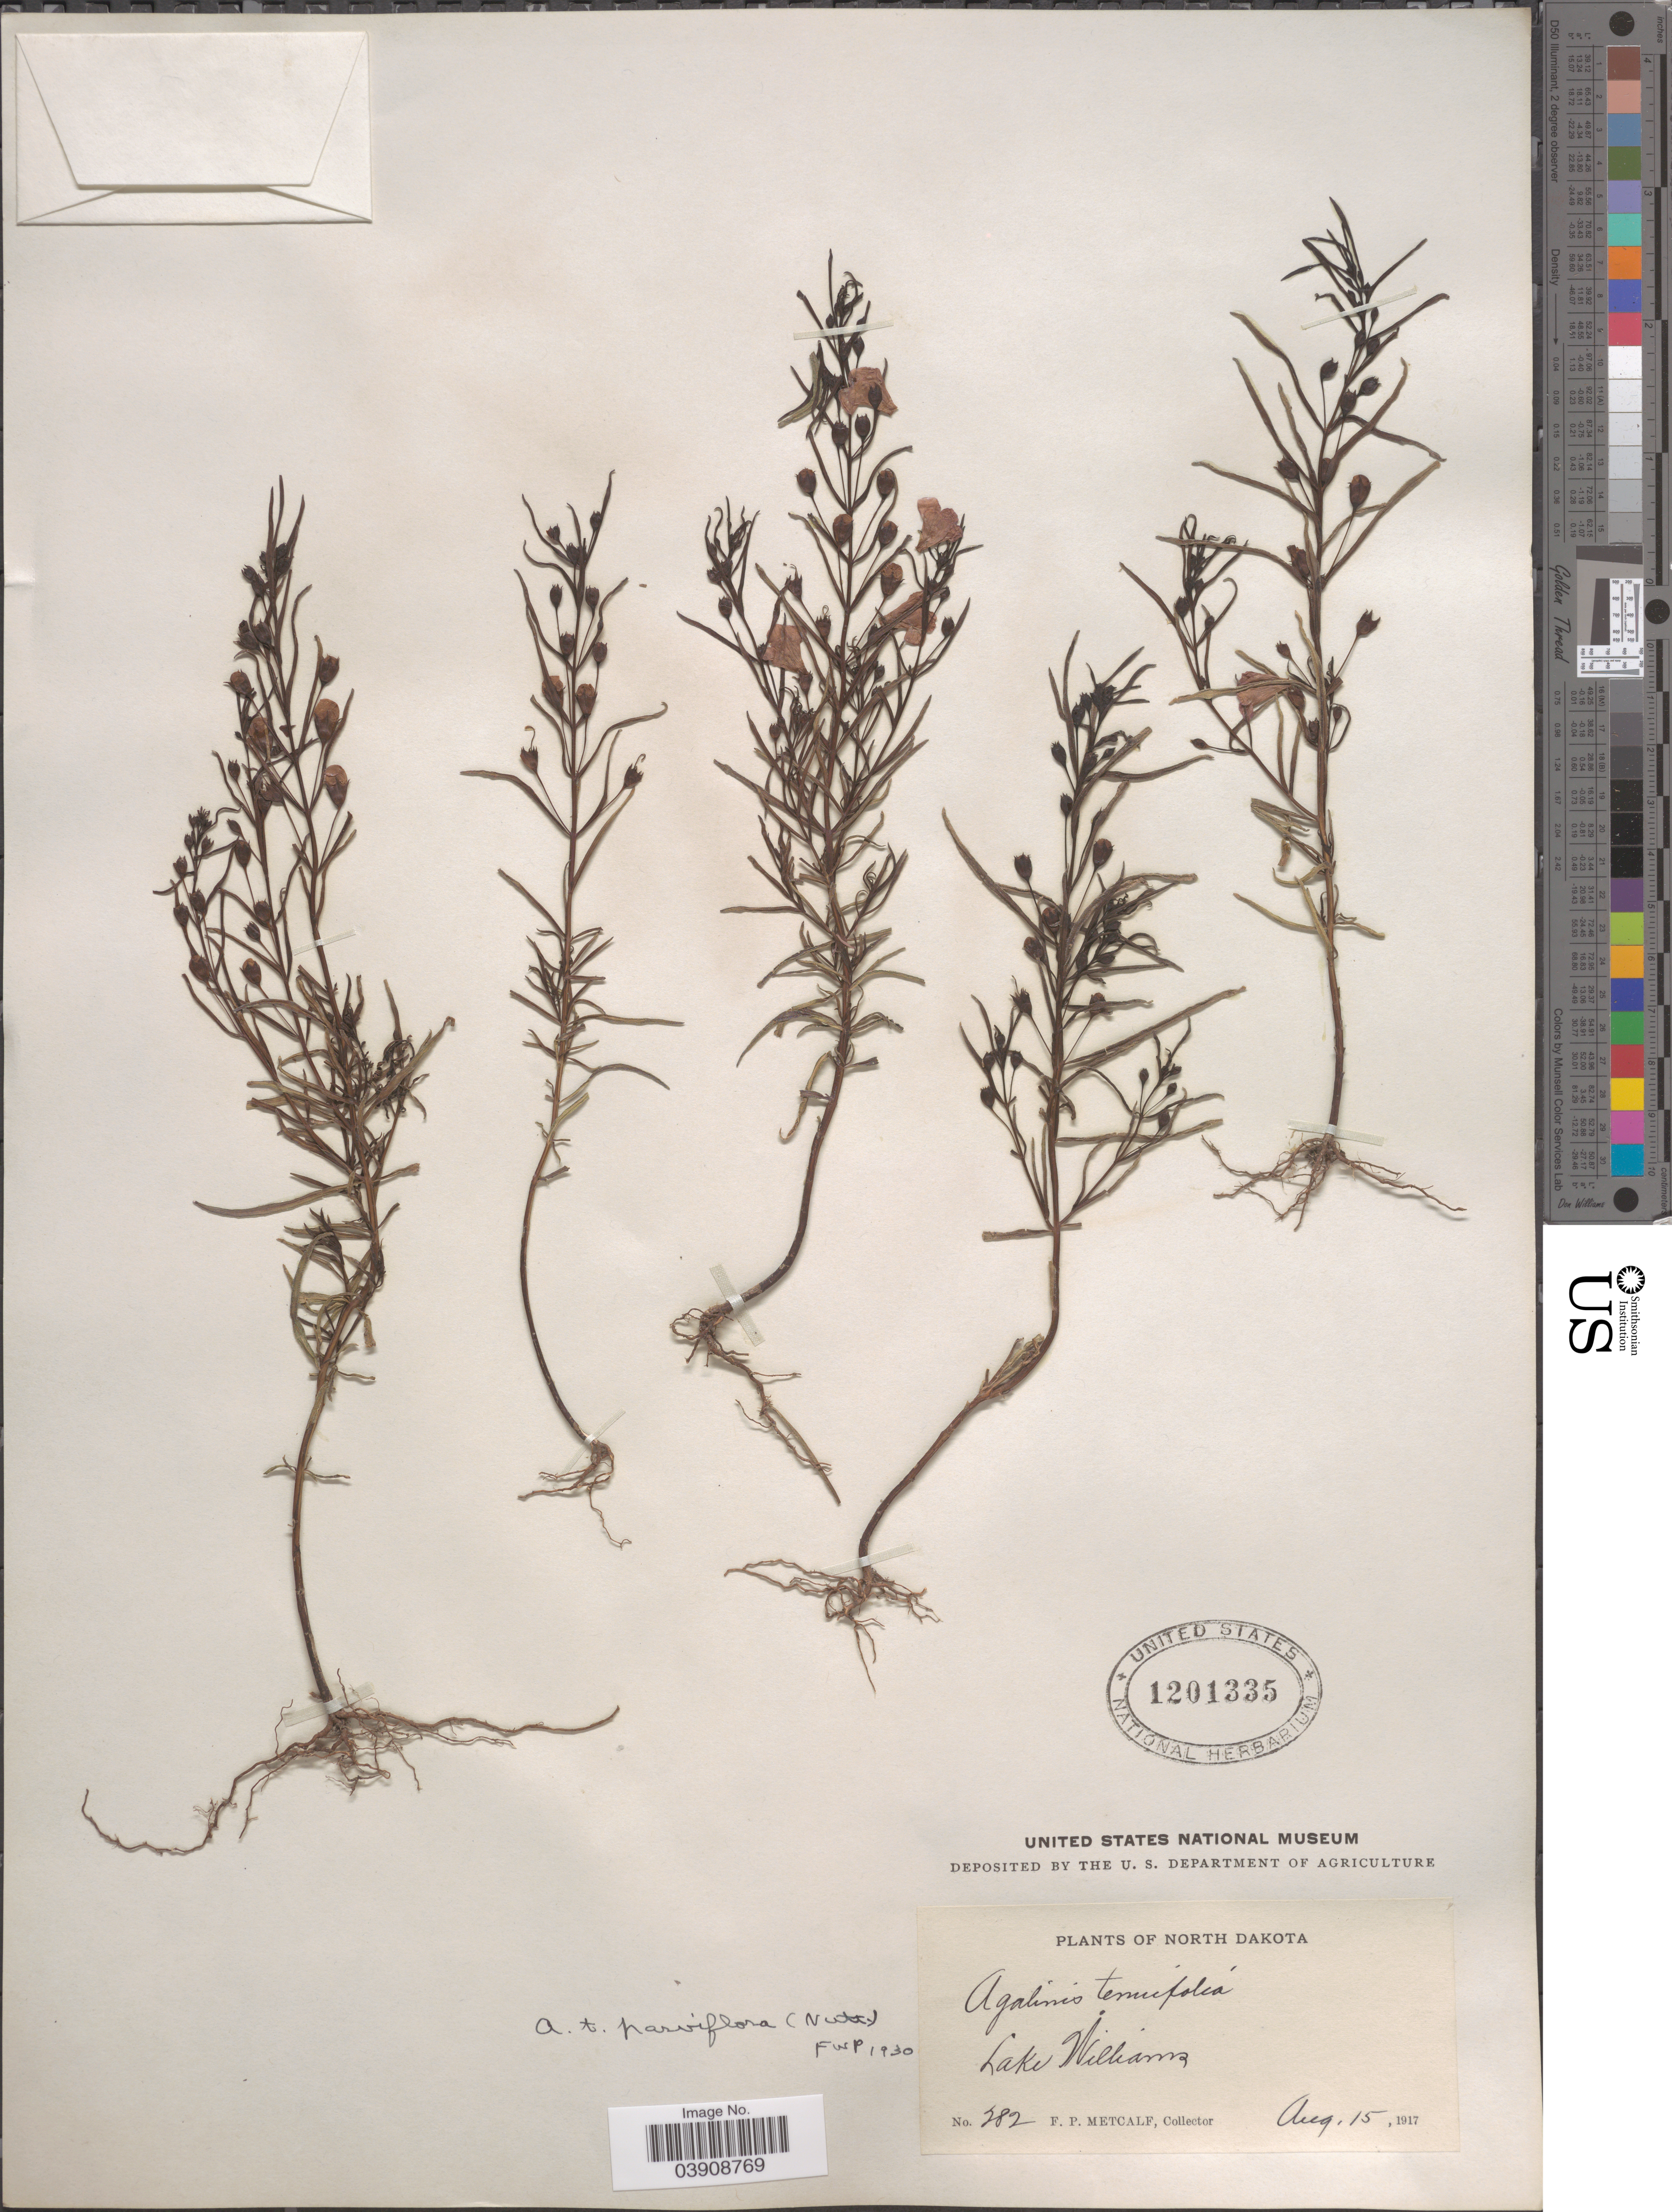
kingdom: Plantae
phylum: Tracheophyta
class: Magnoliopsida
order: Lamiales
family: Orobanchaceae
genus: Agalinis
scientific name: Agalinis tenuifolia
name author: (Vahl) Raf.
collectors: F. Metcalf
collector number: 282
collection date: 1917-08-15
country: United States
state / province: North Dakota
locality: Lake Williams.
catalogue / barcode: US 1201335